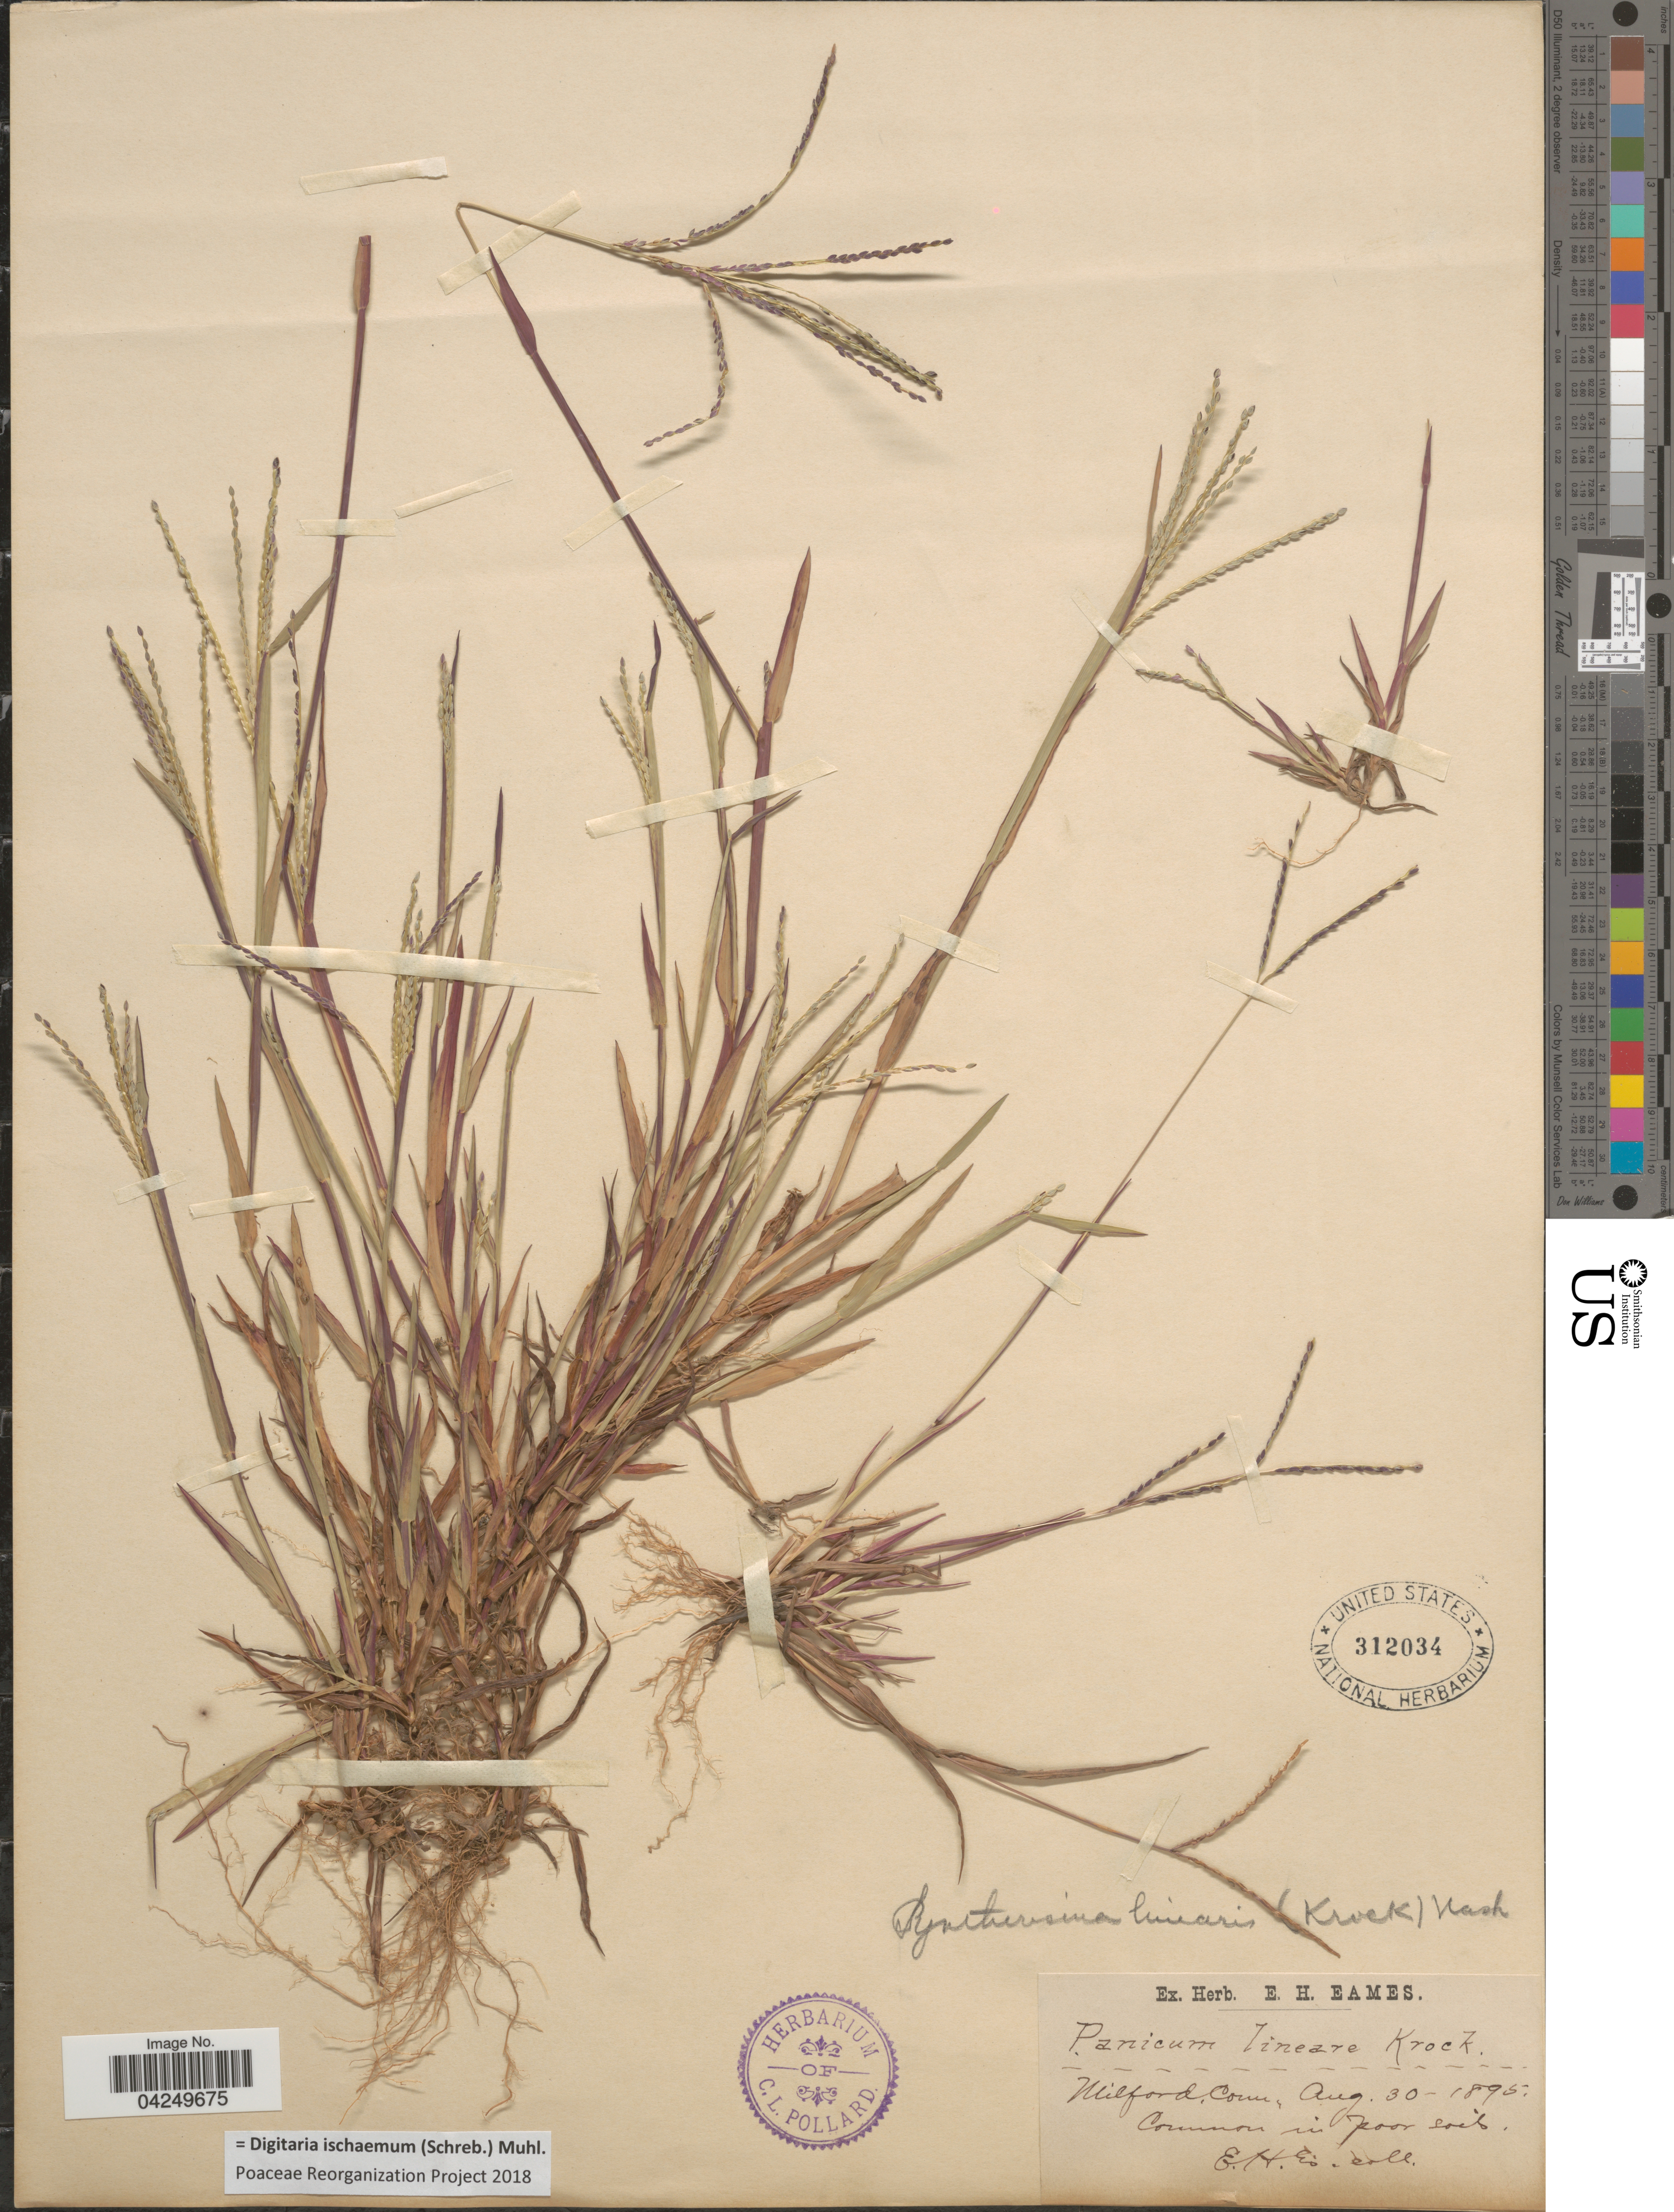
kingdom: Plantae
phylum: Tracheophyta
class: Liliopsida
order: Poales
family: Poaceae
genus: Digitaria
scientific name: Digitaria ischaemum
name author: (Schreber) Schreber ex Muhl.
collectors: E. H. Eames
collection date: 1895-08-30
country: United States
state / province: Connecticut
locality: Milford.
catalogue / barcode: US 312034